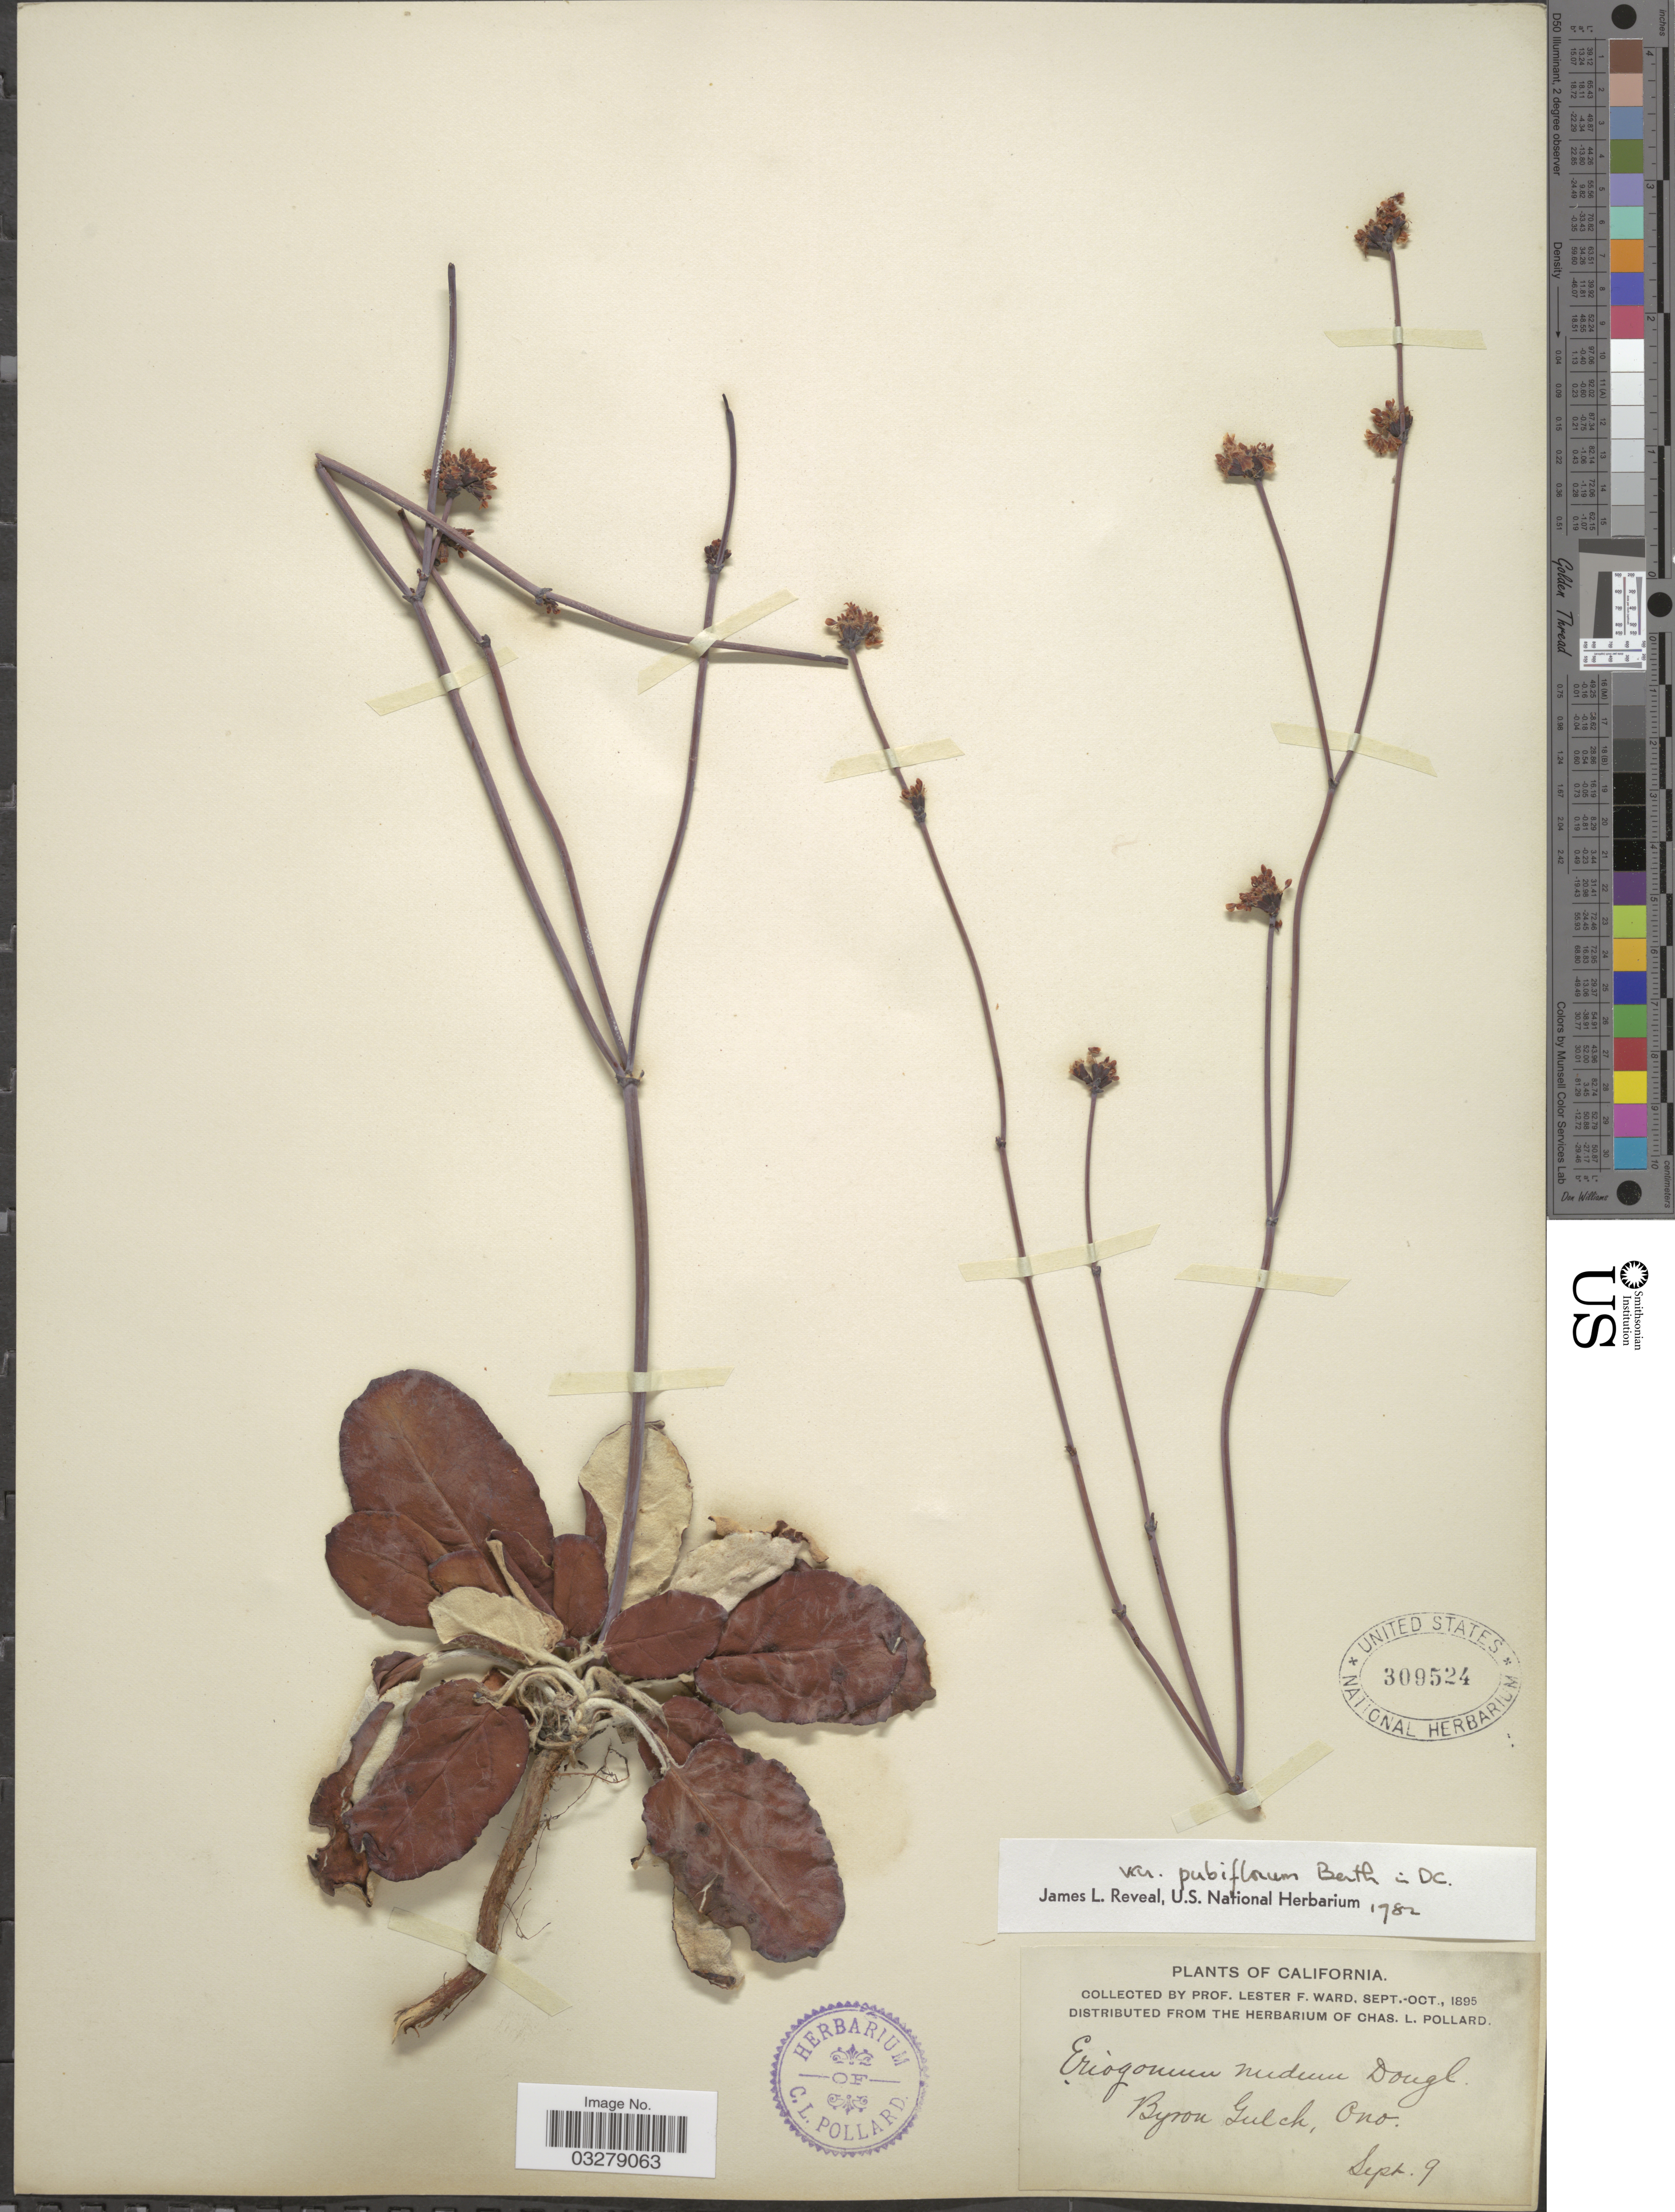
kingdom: Plantae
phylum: Tracheophyta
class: Magnoliopsida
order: Caryophyllales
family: Polygonaceae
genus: Eriogonum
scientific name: Eriogonum nudum var. pubiflorum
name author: Benth. in DC.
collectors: L. F. Ward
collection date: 1895-09-09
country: United States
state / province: California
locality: Byron Gulch, Ono.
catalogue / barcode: US 309524